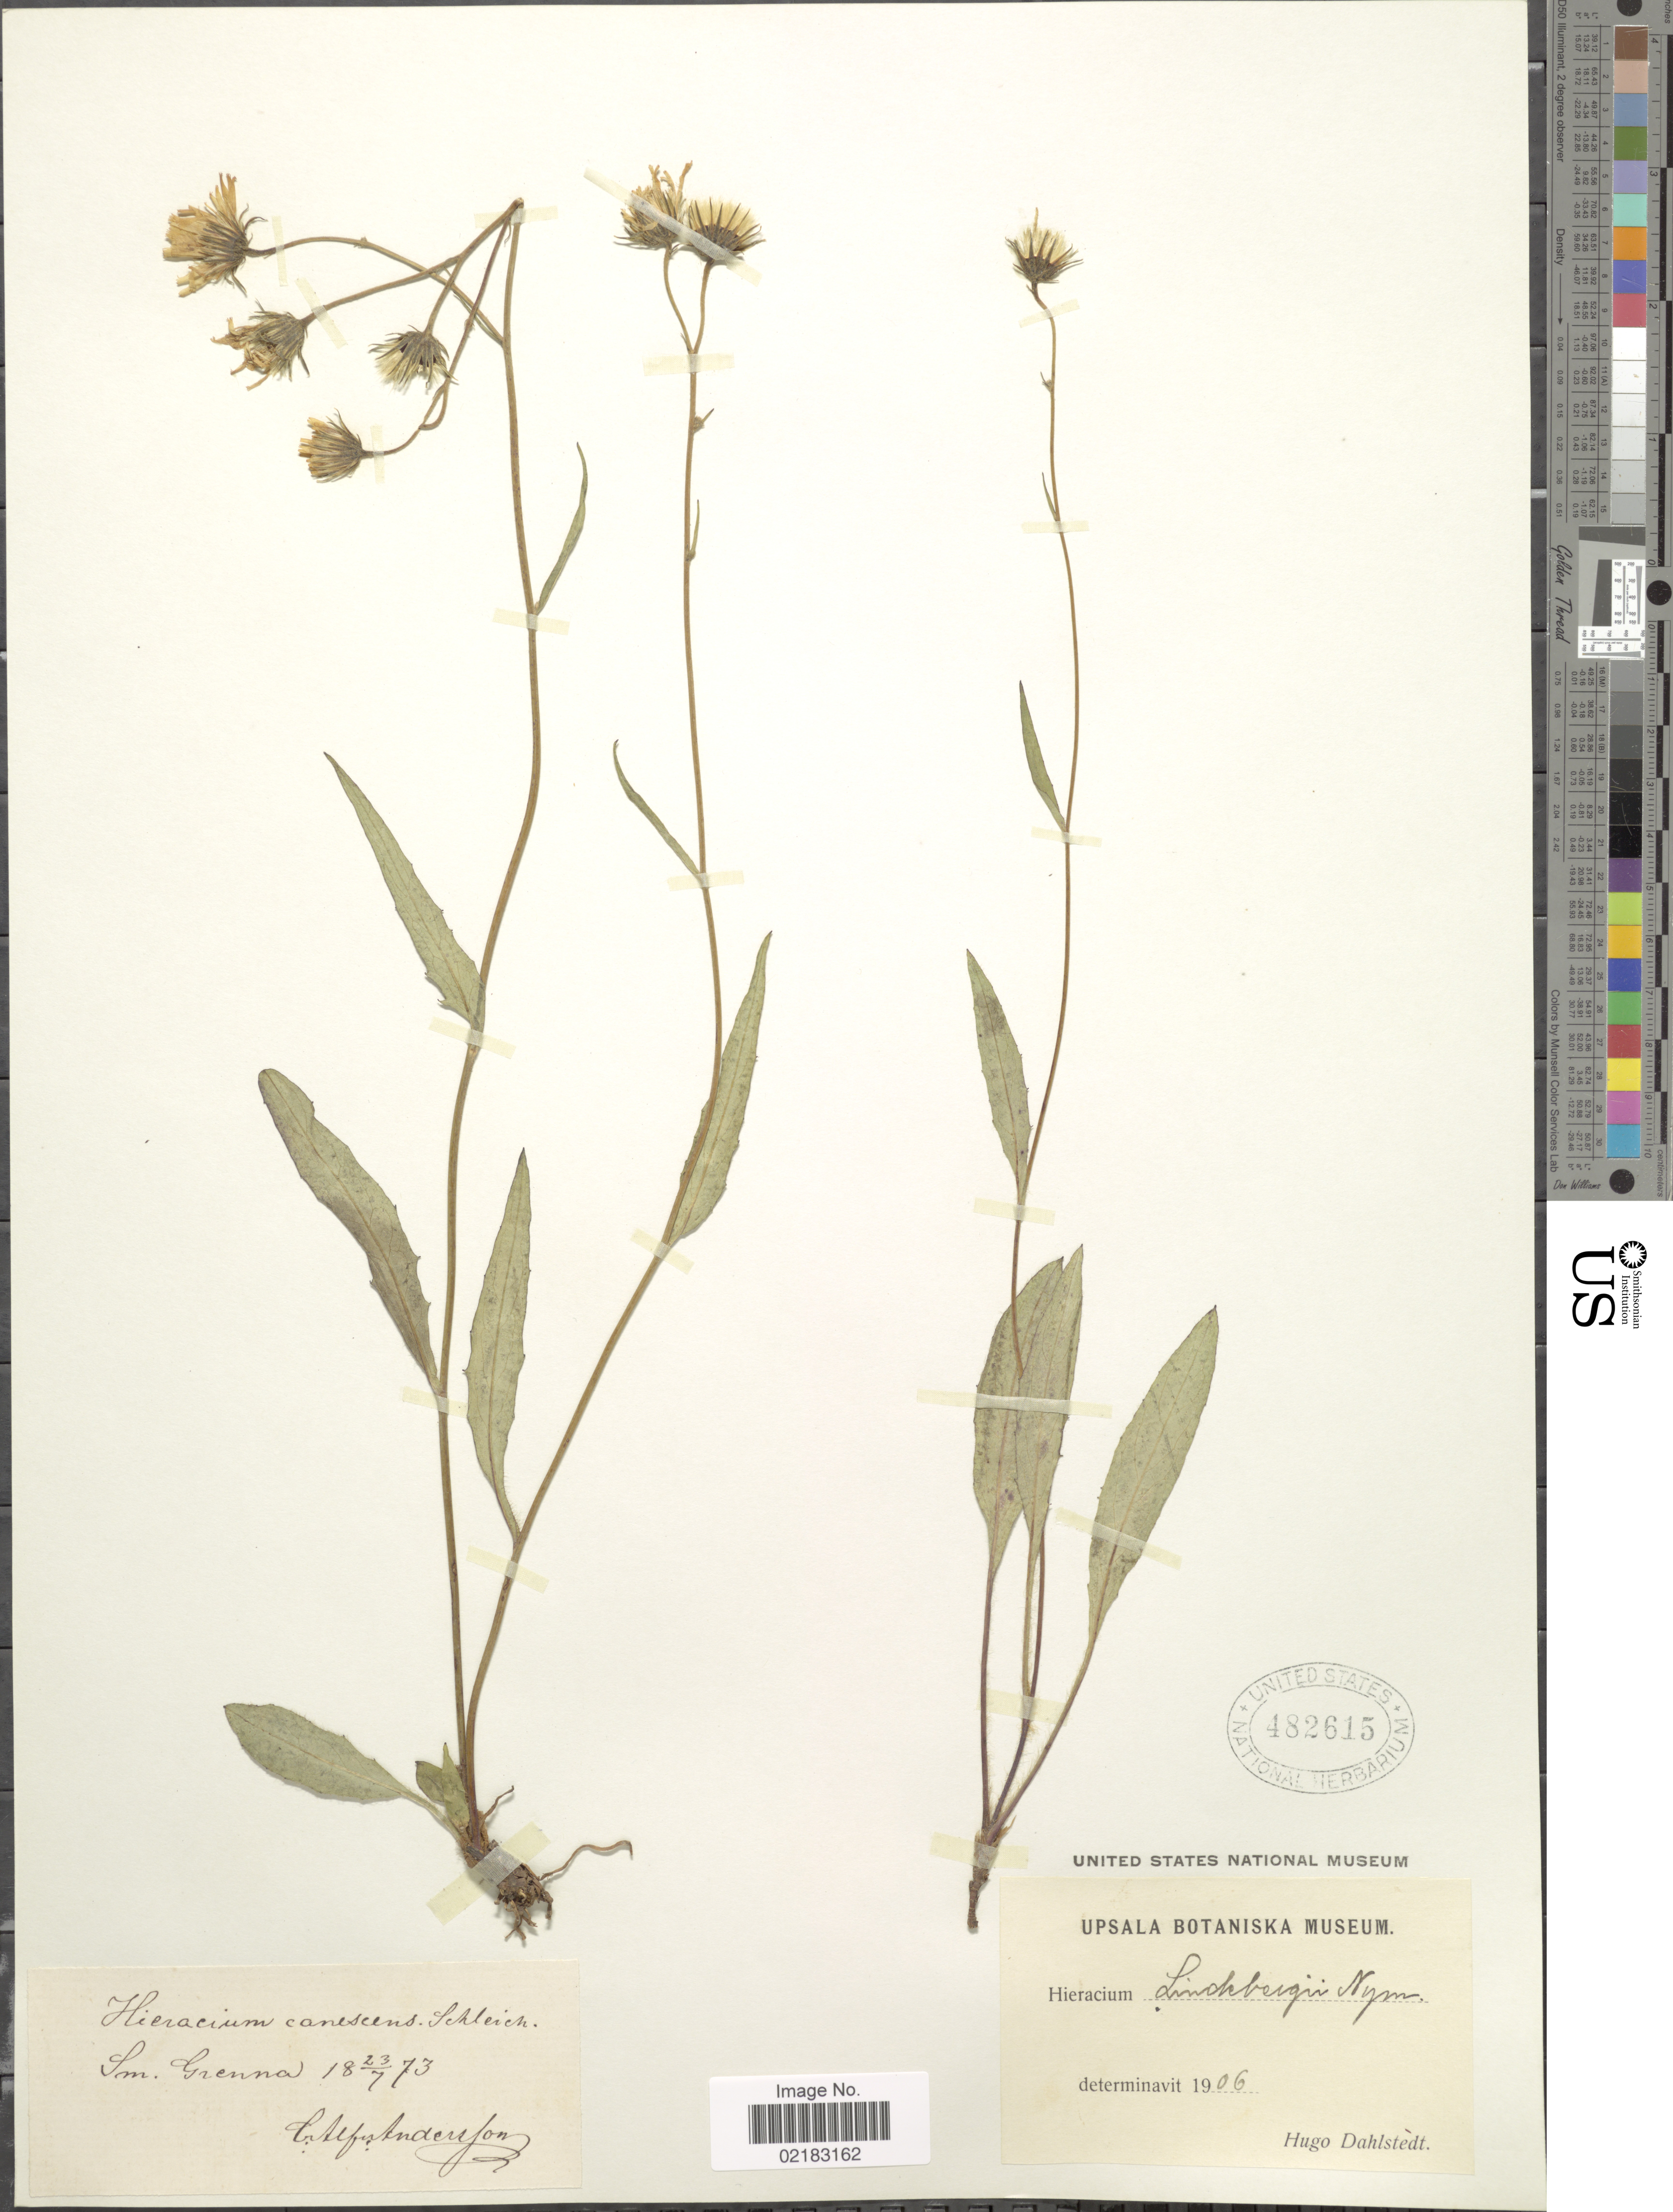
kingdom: Plantae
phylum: Tracheophyta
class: Magnoliopsida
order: Asterales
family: Asteraceae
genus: Hieracium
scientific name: Hieracium lindebergii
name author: (Nyman) Dahlst.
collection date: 1873-07-23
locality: Im. Grenna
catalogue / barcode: US 482615